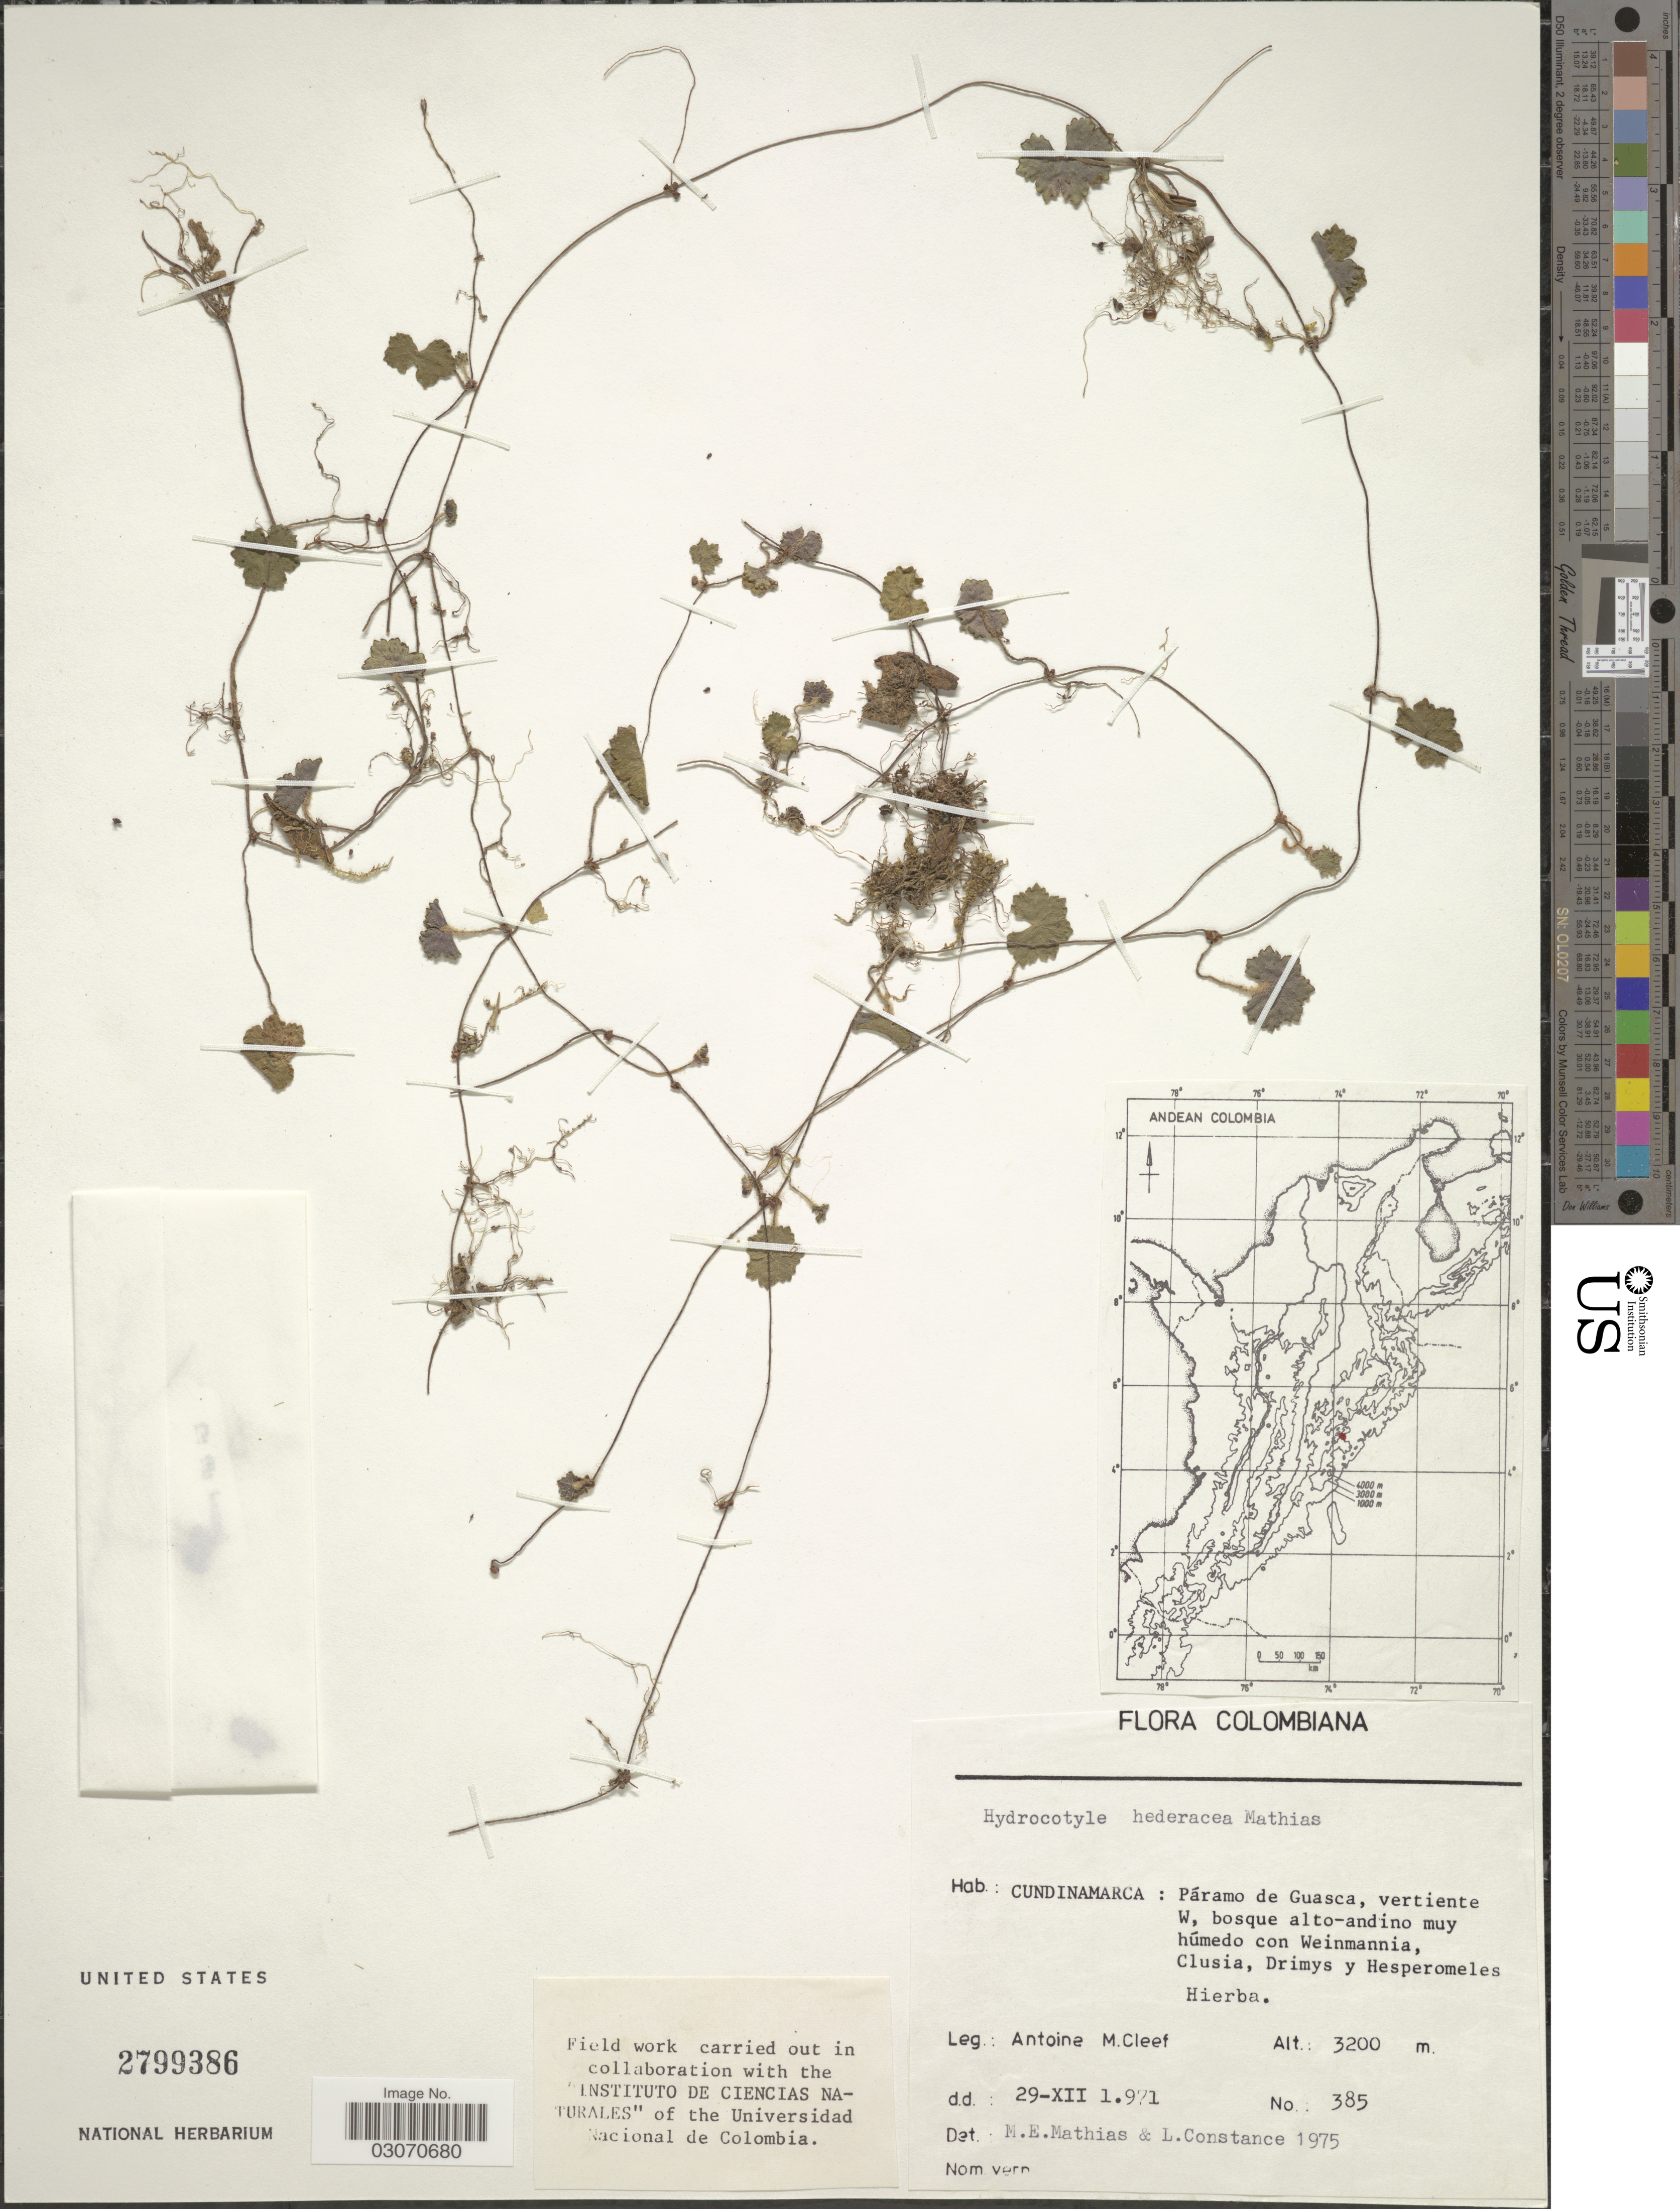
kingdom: Plantae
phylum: Tracheophyta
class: Magnoliopsida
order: Apiales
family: Araliaceae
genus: Hydrocotyle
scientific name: Hydrocotyle hederacea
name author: Mathias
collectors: A. M. Cleef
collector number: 385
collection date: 1971-12-29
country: Colombia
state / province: Cundinamarca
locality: Páramo de Guasca, vertiente W.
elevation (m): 3200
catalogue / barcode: US 2799386